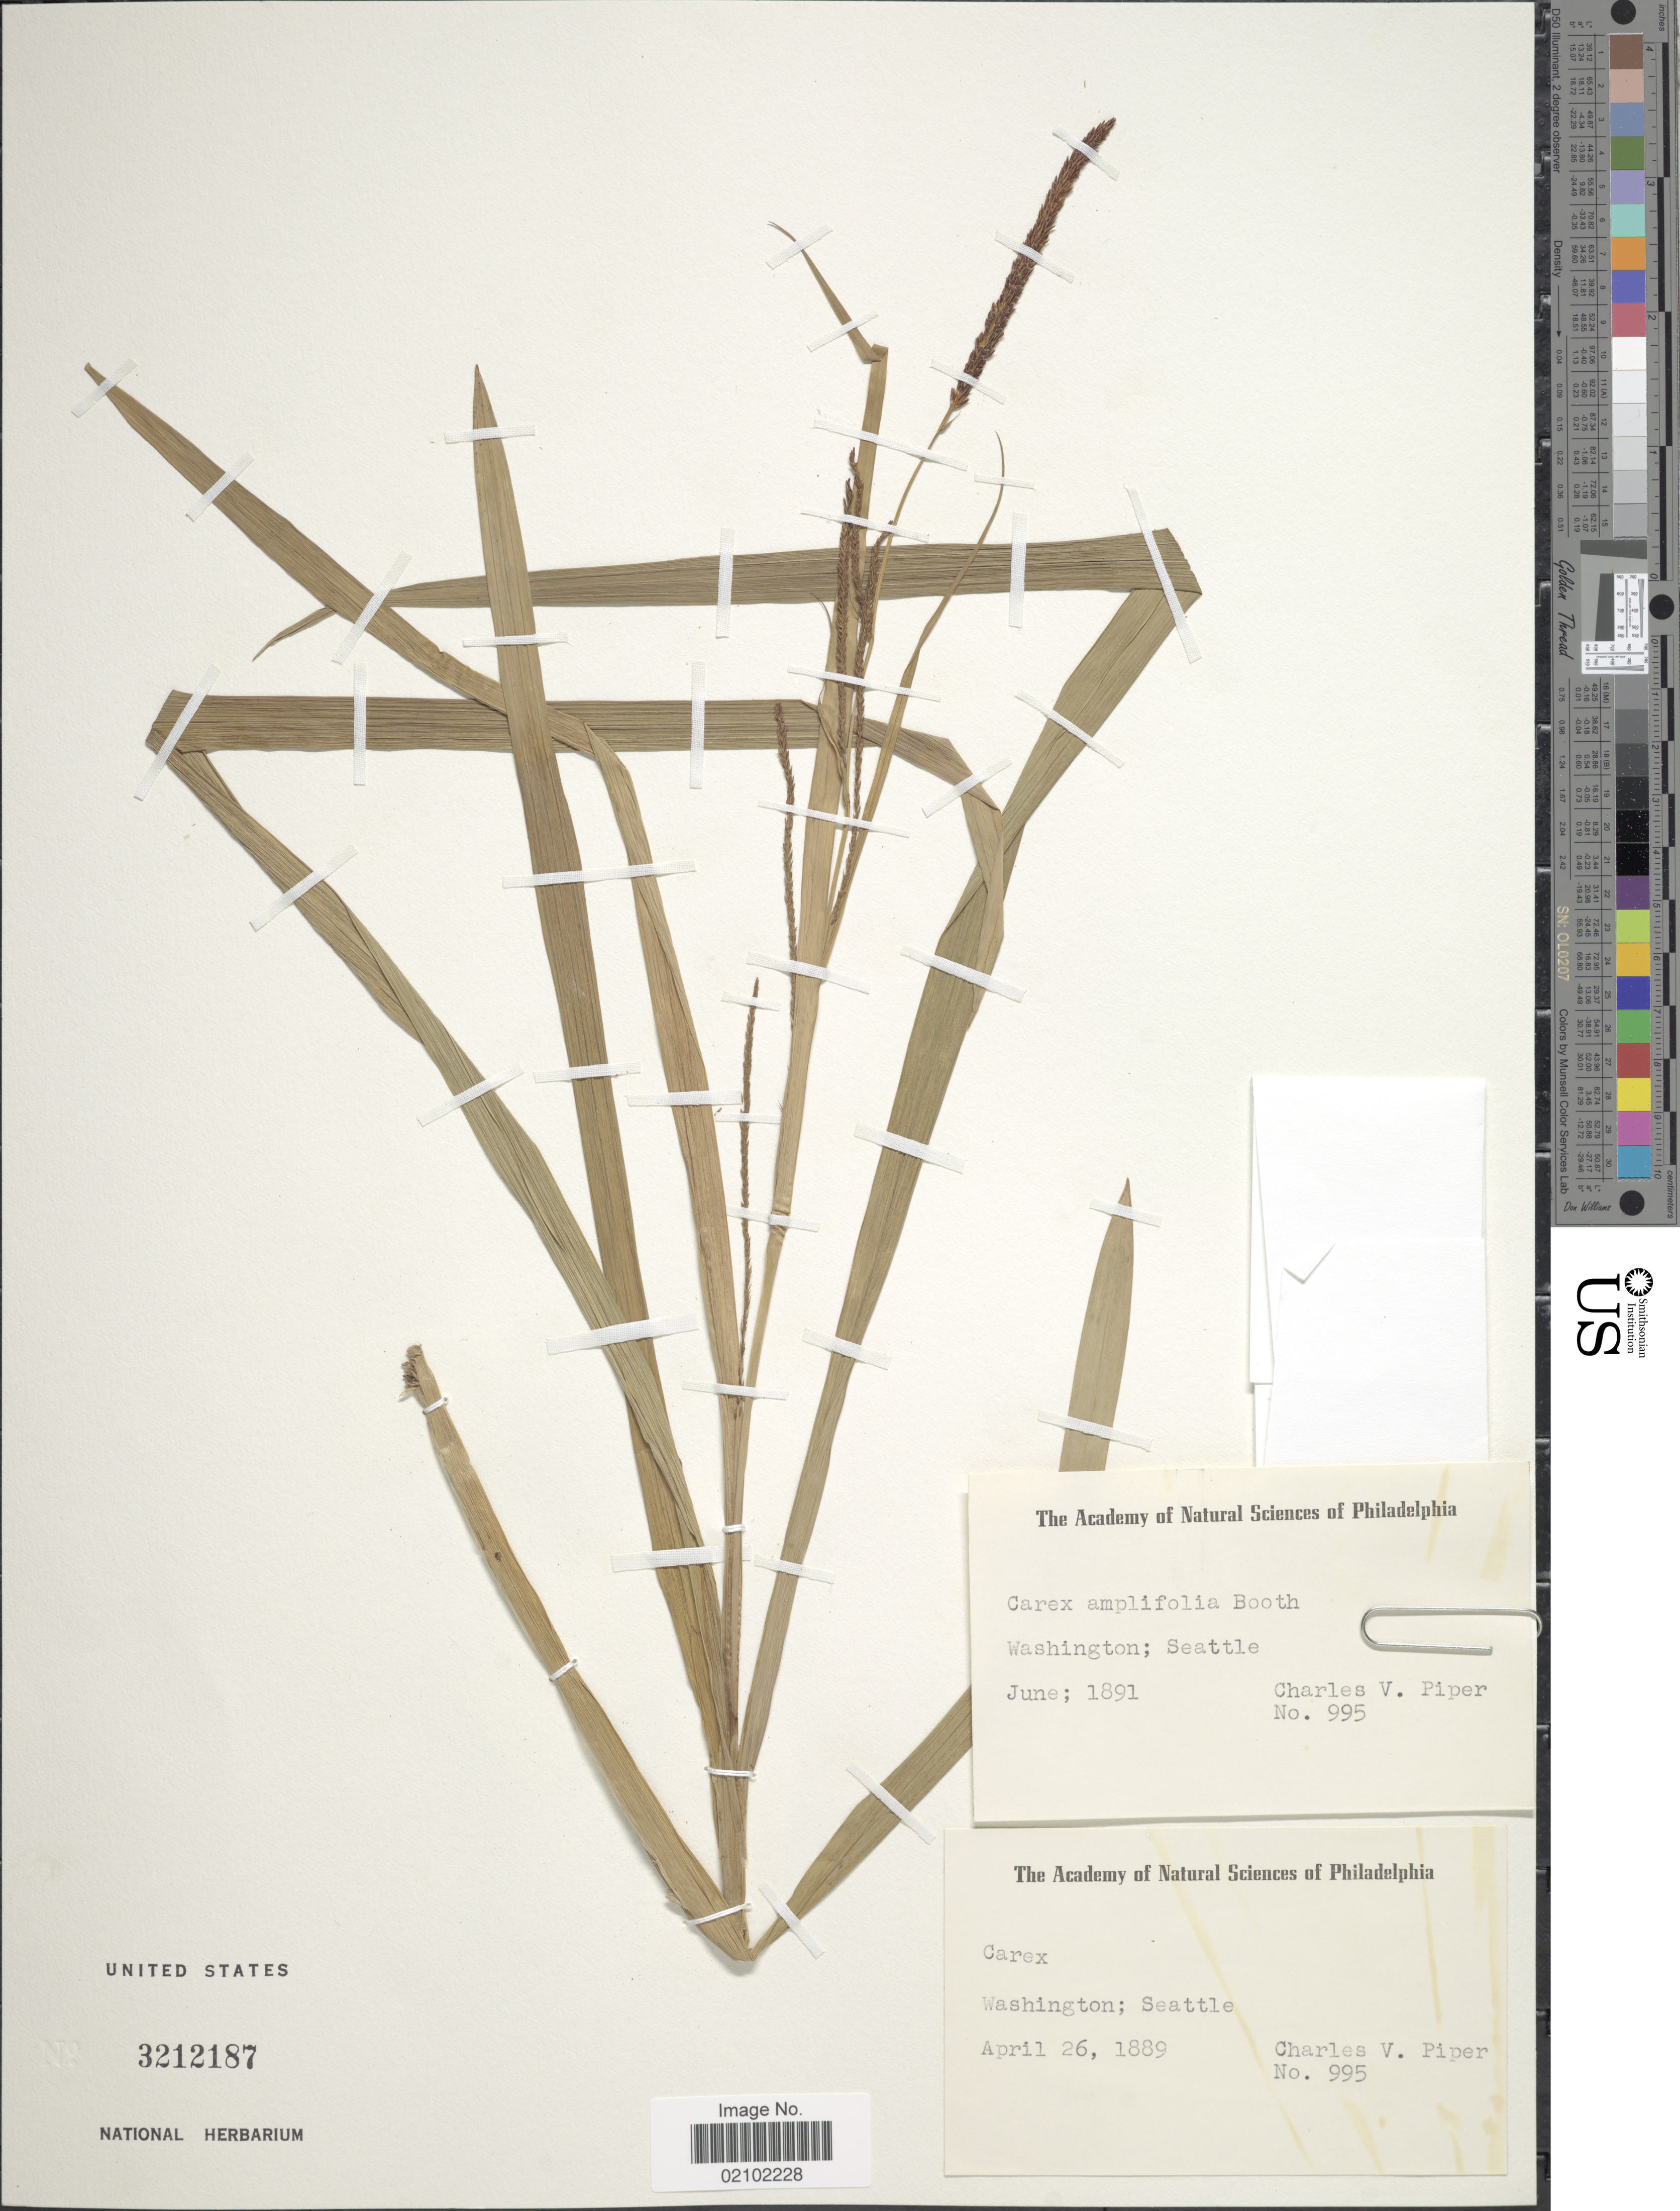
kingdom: Plantae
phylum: Tracheophyta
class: Liliopsida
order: Poales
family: Cyperaceae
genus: Carex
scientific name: Carex amplifolia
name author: Boott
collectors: C. V. Piper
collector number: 995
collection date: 1889-04-26/1891-06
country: United States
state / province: Washington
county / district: King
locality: Seattle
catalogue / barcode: US 3212187